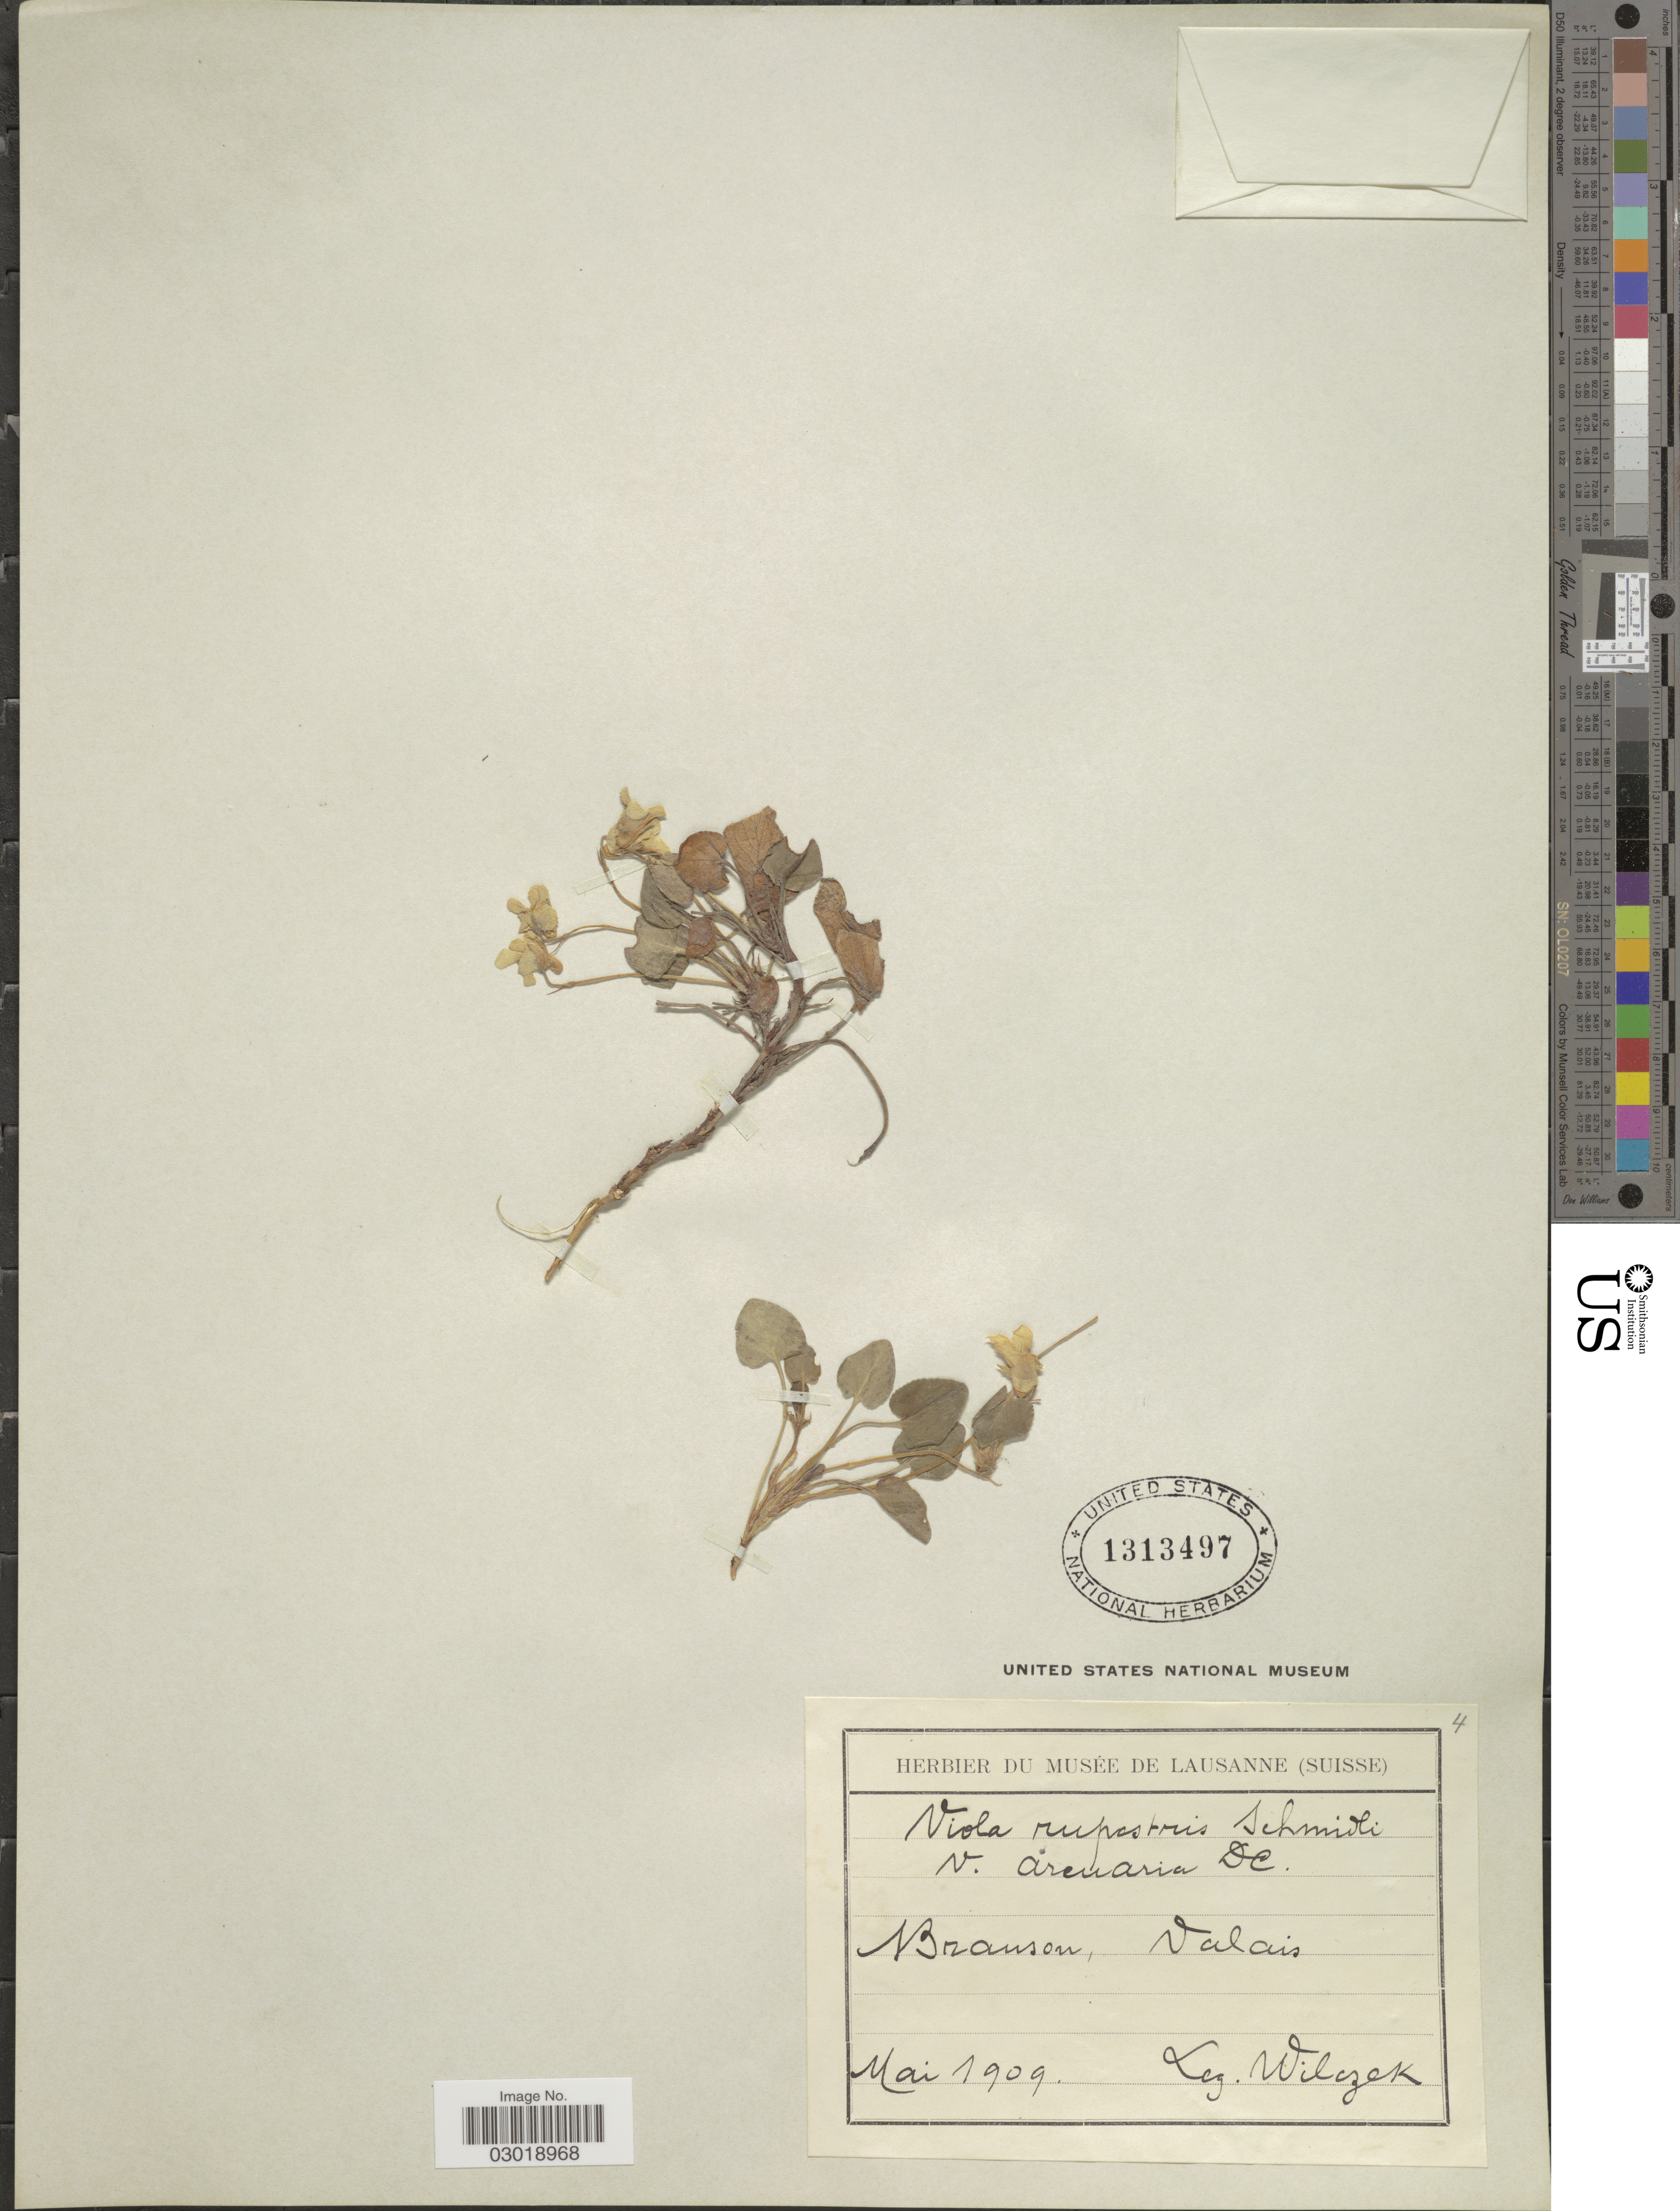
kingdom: Plantae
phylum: Tracheophyta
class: Magnoliopsida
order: Malpighiales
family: Violaceae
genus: Viola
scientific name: Viola rupestris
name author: F.W. Schmidt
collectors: Wilczek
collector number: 4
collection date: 1909-05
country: Switzerland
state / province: Valais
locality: Brauson, Valais.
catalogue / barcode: US 1313497